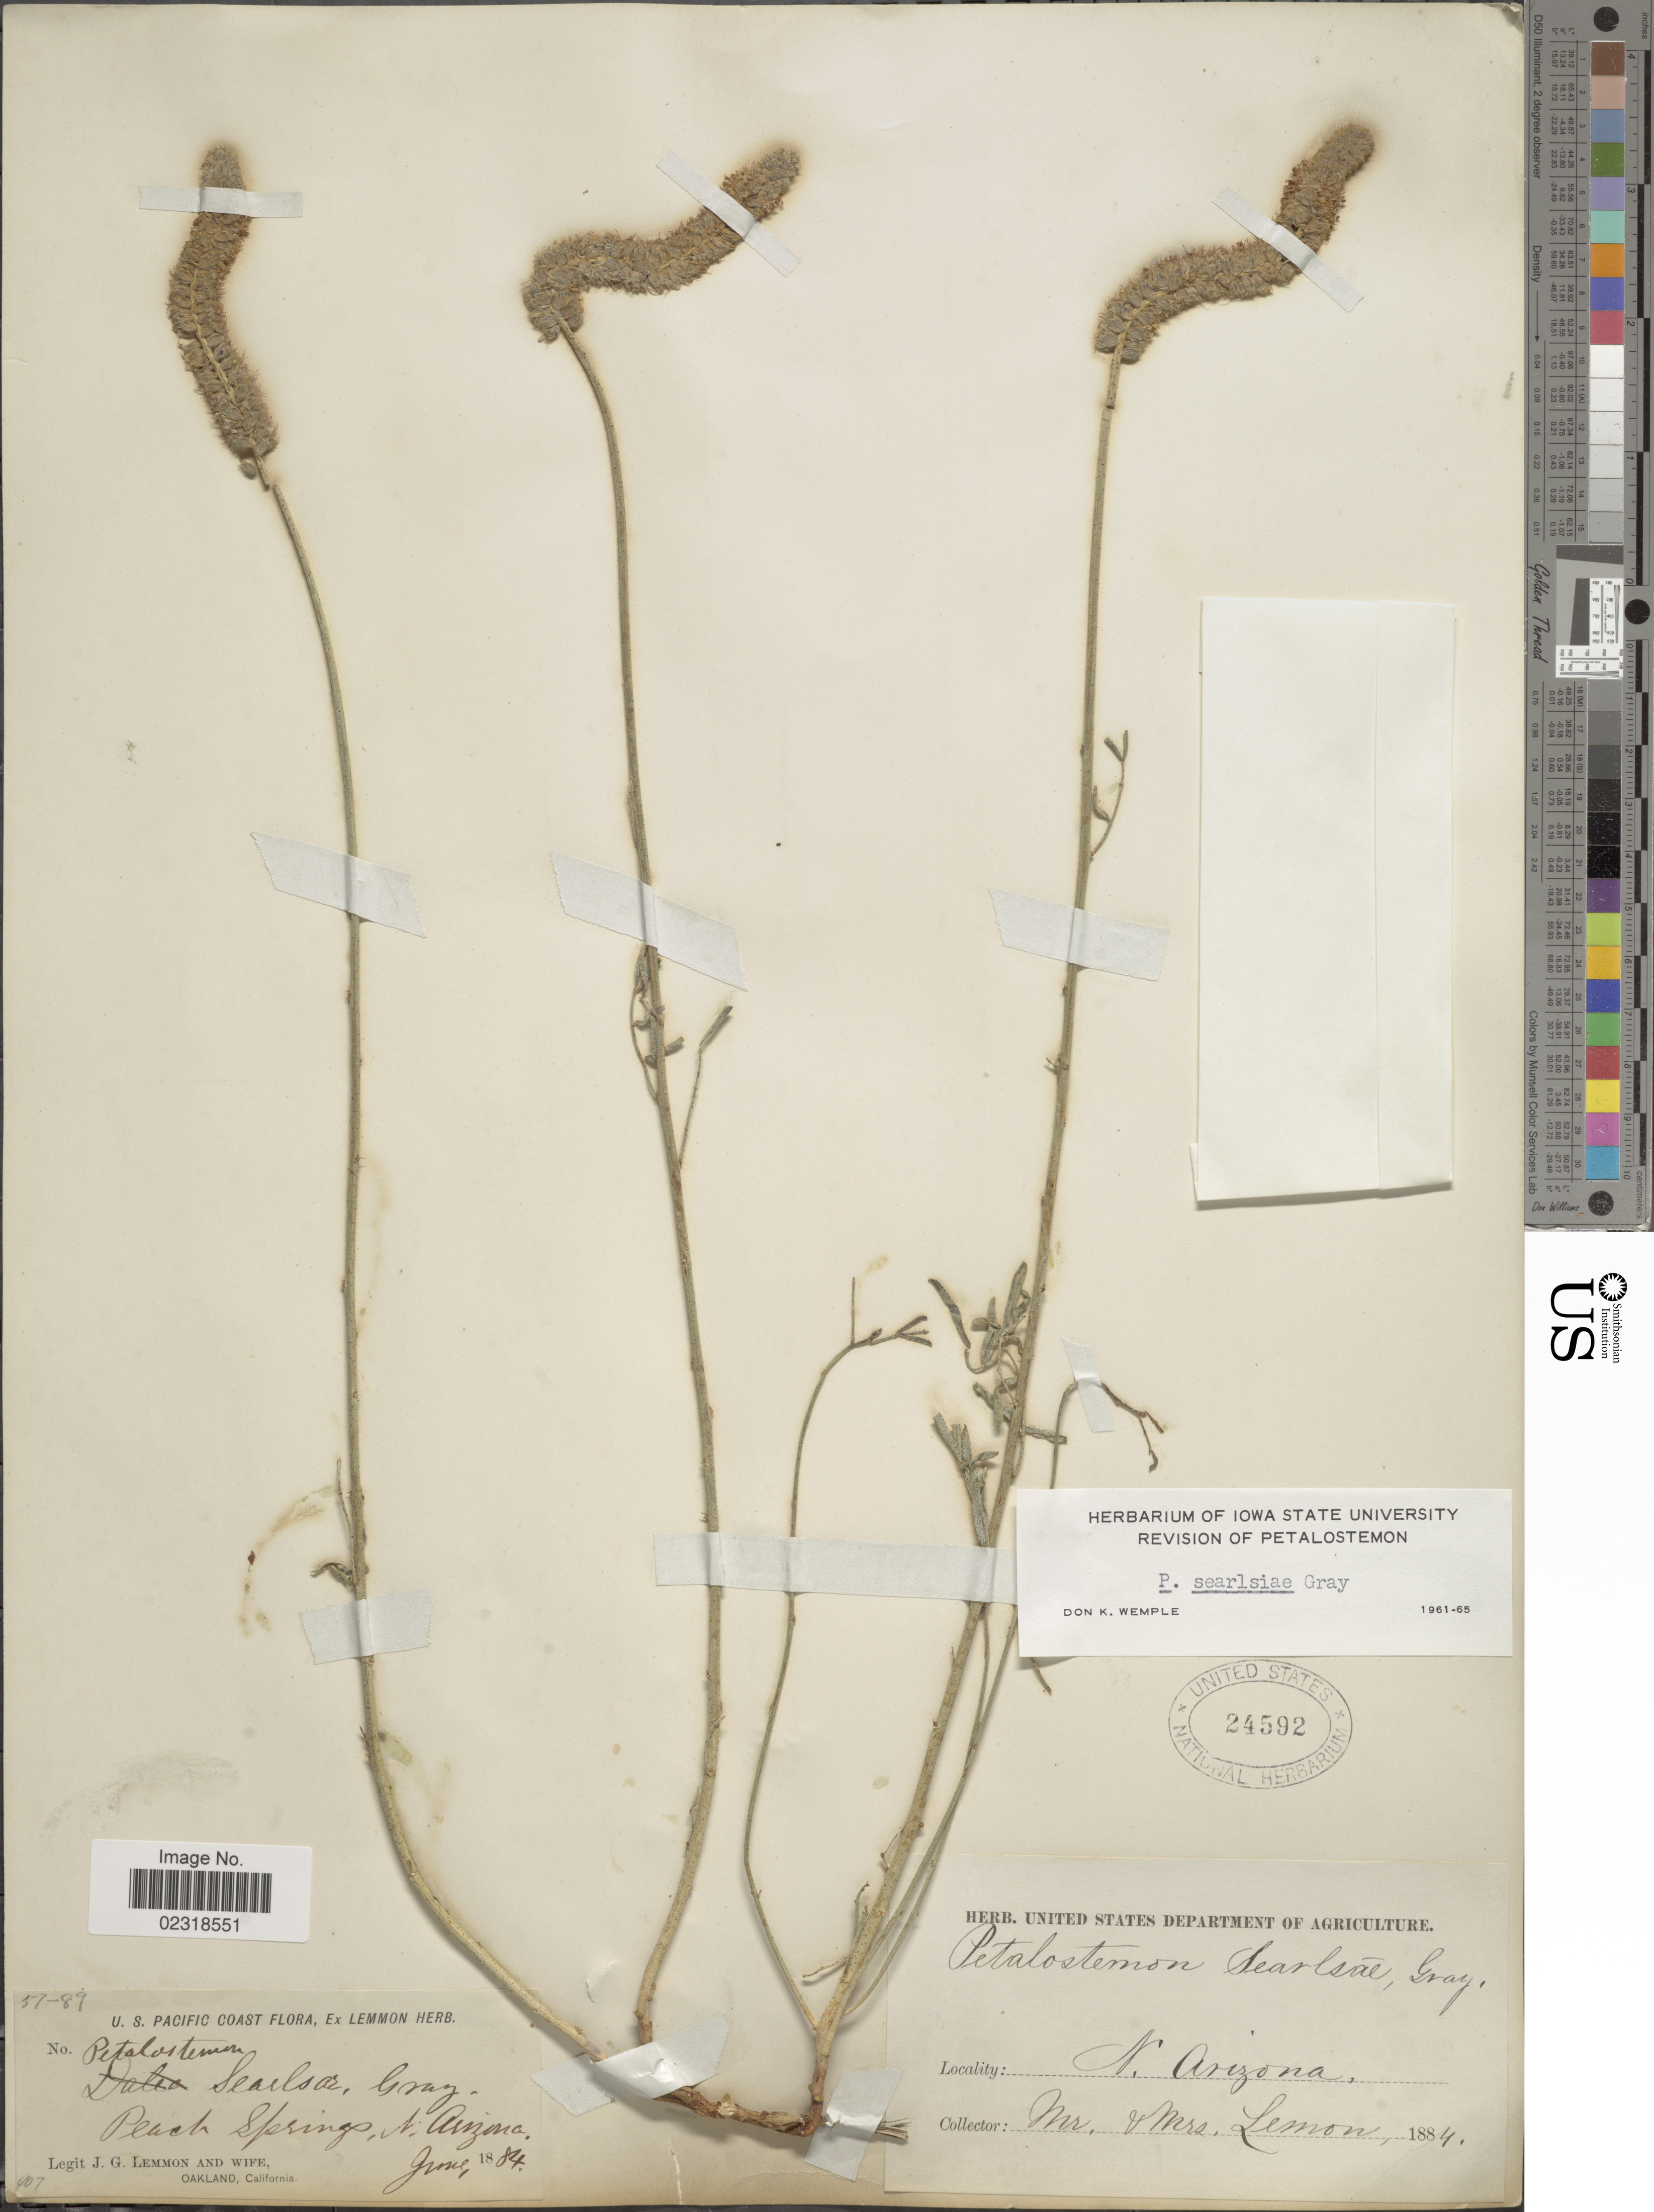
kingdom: Plantae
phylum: Tracheophyta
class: Magnoliopsida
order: Fabales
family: Fabaceae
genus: Dalea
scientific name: Dalea searlsiae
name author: (A. Gray) Barneby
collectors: J. Lemmon & Mrs. J. G. Lemmon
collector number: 57-89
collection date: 1884-06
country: United States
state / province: Arizona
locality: Peach Springs, N. Arizona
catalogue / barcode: US 24592